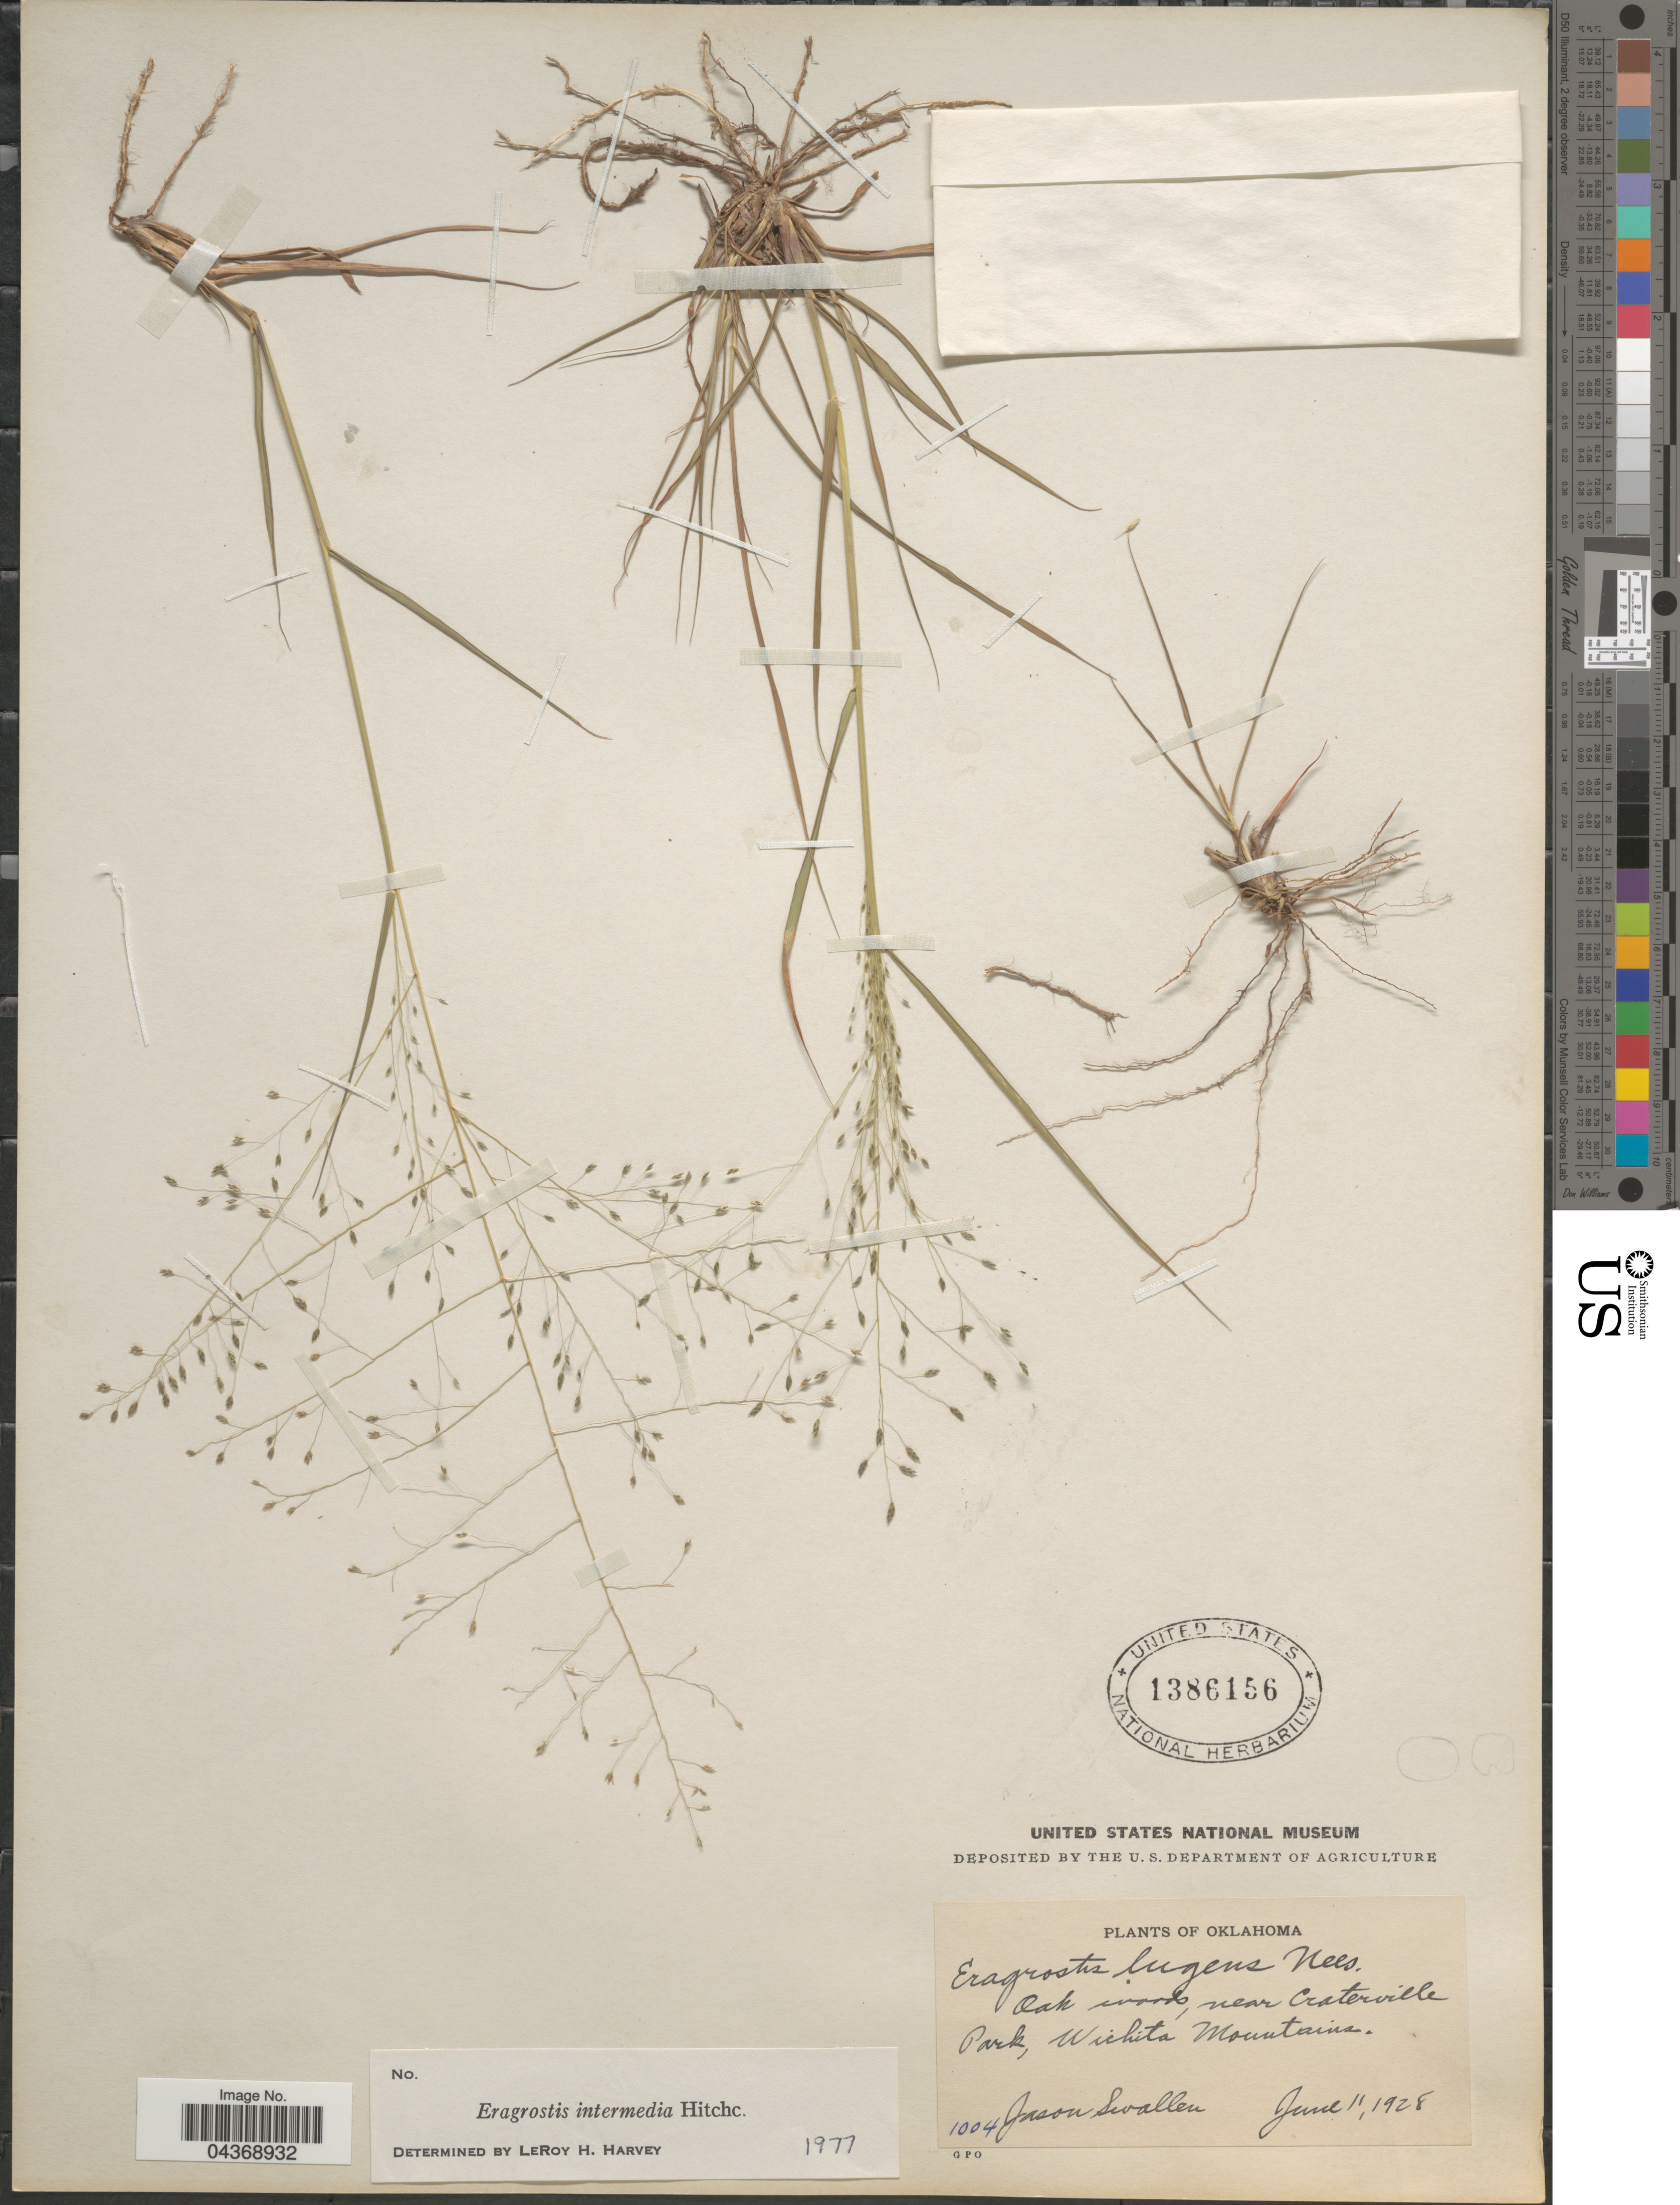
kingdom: Plantae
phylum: Tracheophyta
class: Liliopsida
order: Poales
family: Poaceae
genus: Eragrostis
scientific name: Eragrostis intermedia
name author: Hitchc.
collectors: J. R. Swallen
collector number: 1004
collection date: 1928-06-11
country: United States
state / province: Oklahoma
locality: Oak woods, near Craterville Park, Wichita Mountains.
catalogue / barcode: US 1386156